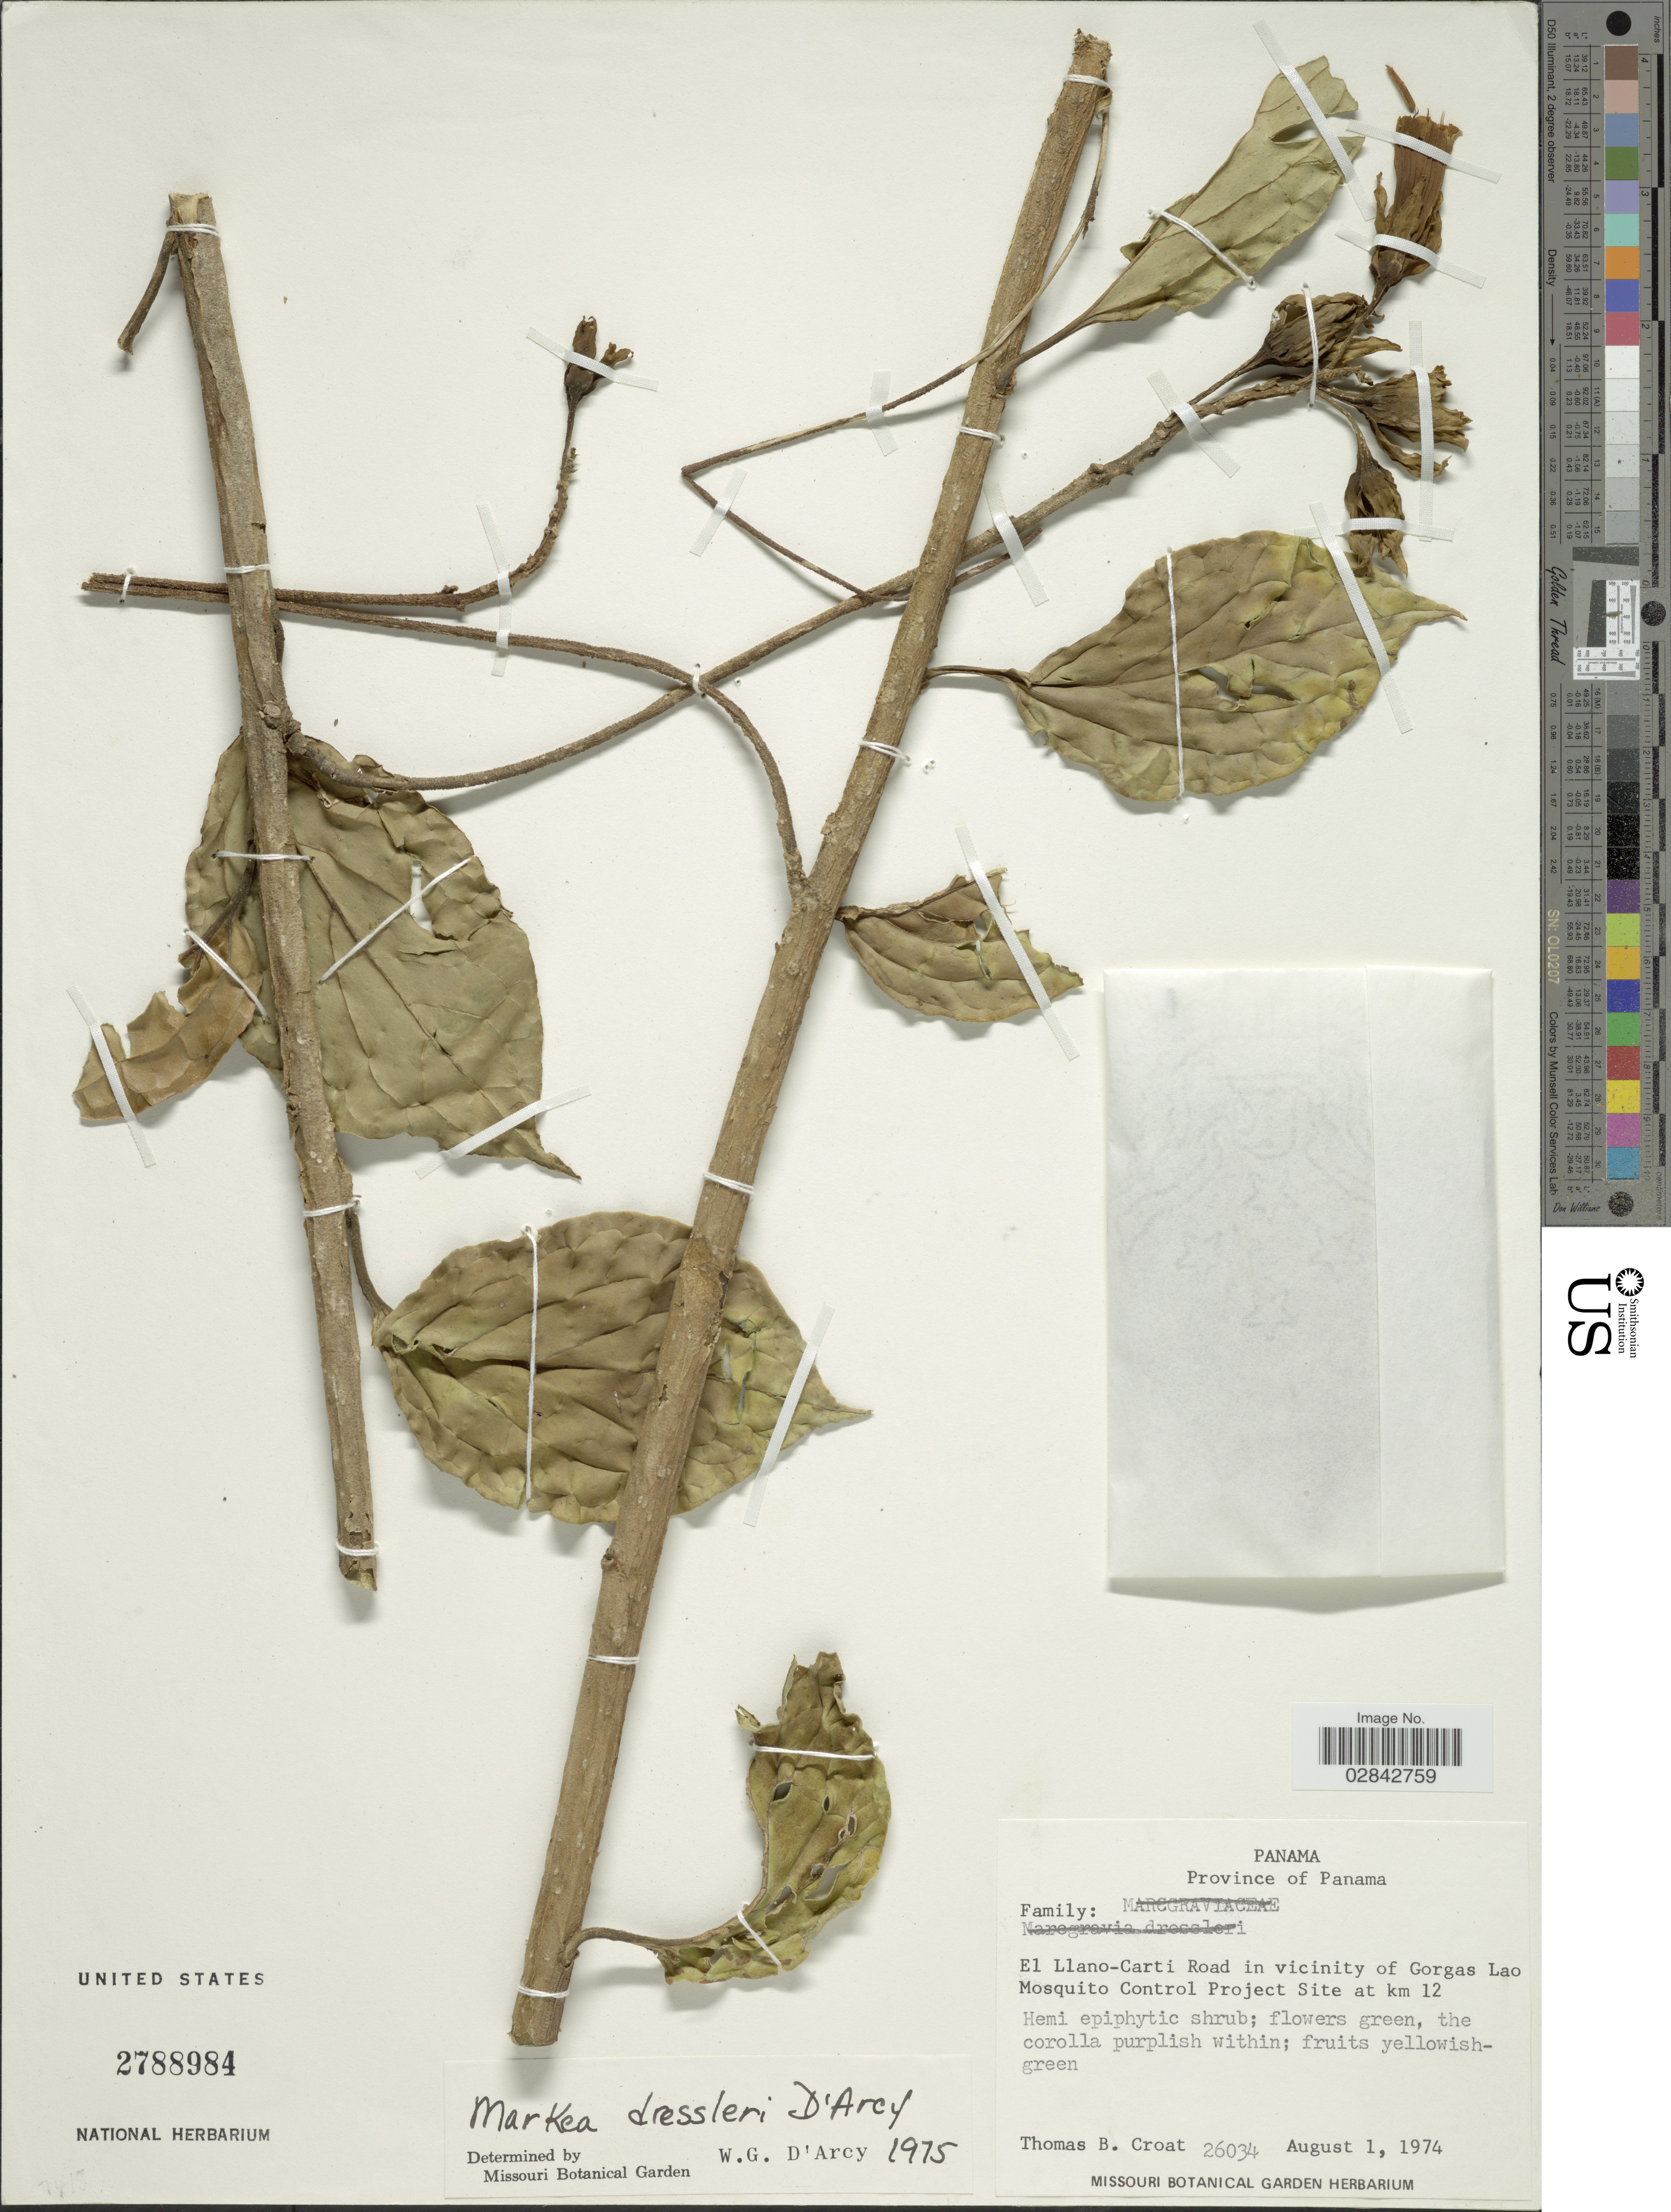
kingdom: Plantae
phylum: Tracheophyta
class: Magnoliopsida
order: Solanales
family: Solanaceae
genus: Markea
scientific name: Markea dressleri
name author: D'Arcy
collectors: T. B. Croat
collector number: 26034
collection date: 1974-08-01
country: Panama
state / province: Panamá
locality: El Llano-Carti Road in vicinity of Gorgas Lao Mosquito Control Project Site at km 12.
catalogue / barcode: US 2788984